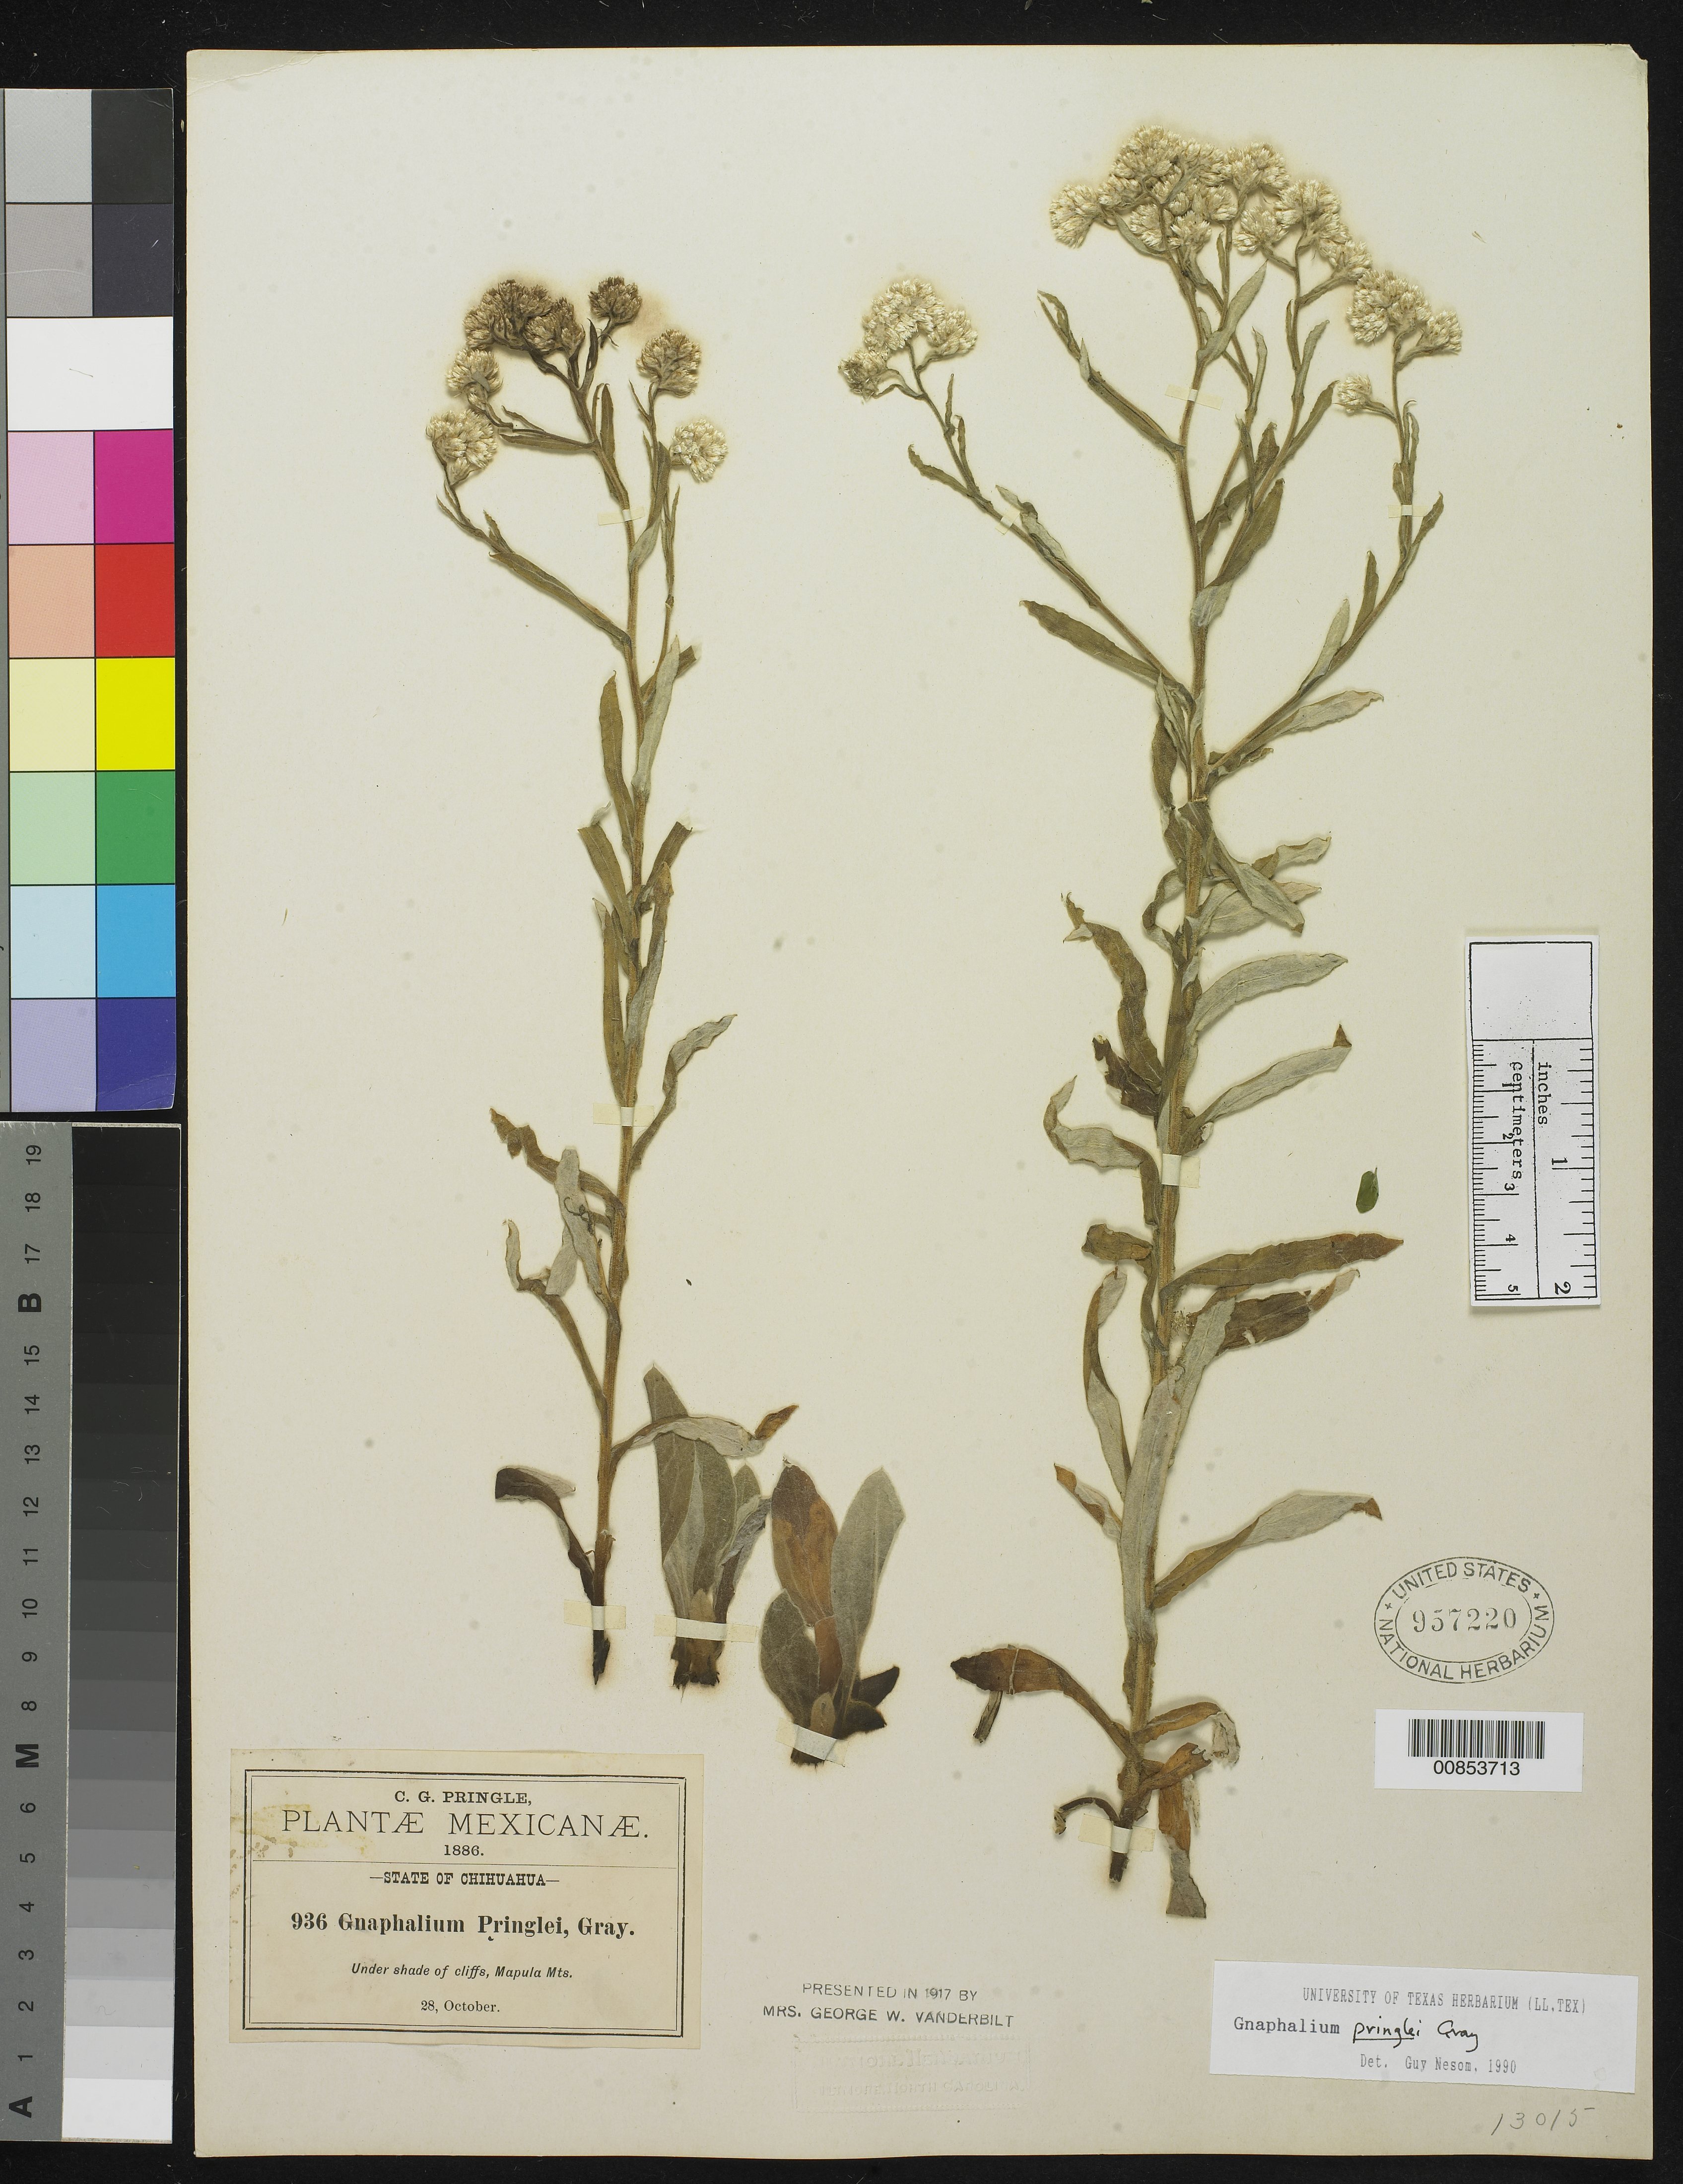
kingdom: Plantae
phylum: Tracheophyta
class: Magnoliopsida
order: Asterales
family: Asteraceae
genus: Pseudognaphalium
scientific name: Pseudognaphalium pringlei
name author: (A. Gray) Anderb.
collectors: C. G. Pringle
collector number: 936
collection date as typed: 28 Oct 1886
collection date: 1886-10-28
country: Mexico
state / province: Chihuahua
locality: Mapula Mts., Chihuahua.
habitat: Under shade of cliffs.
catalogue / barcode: US 957220